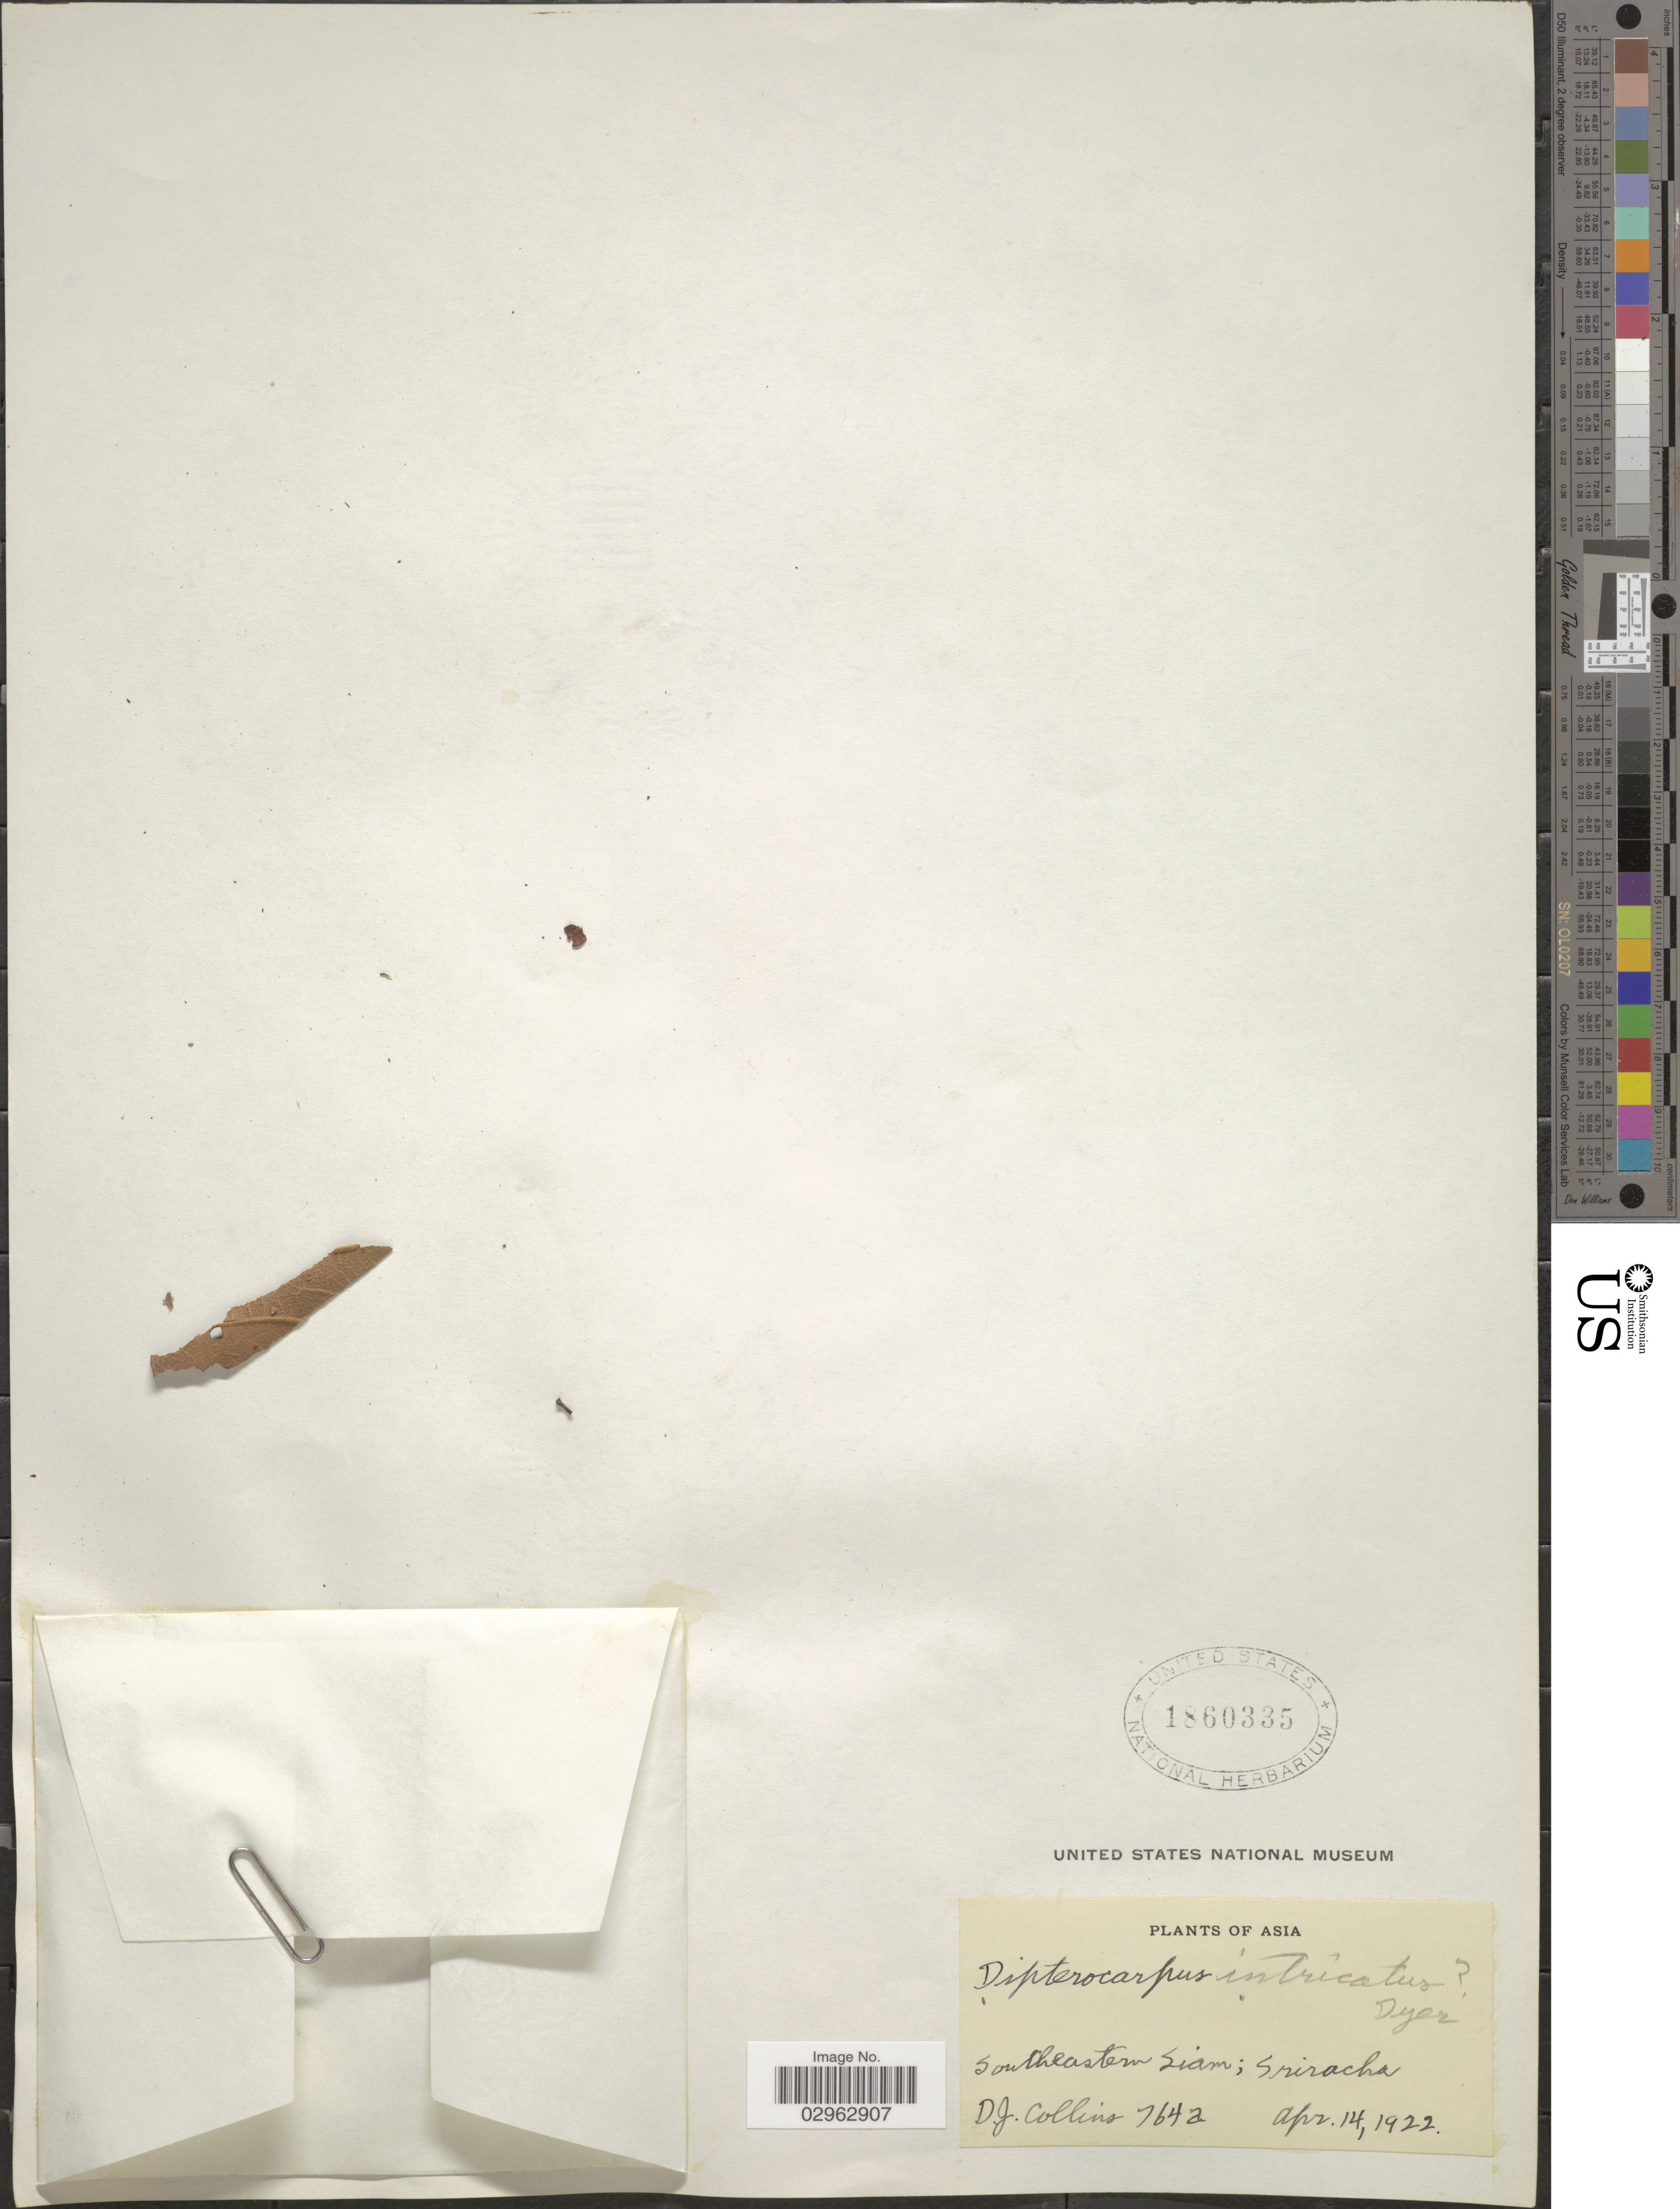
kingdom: Plantae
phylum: Tracheophyta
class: Magnoliopsida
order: Malvales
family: Dipterocarpaceae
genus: Dipterocarpus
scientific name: Dipterocarpus intricatus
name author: Dyer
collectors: D. Collins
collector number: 764a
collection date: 1922-04-14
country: Thailand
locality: Southeastern Siam; Sriracha.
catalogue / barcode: US 1860335